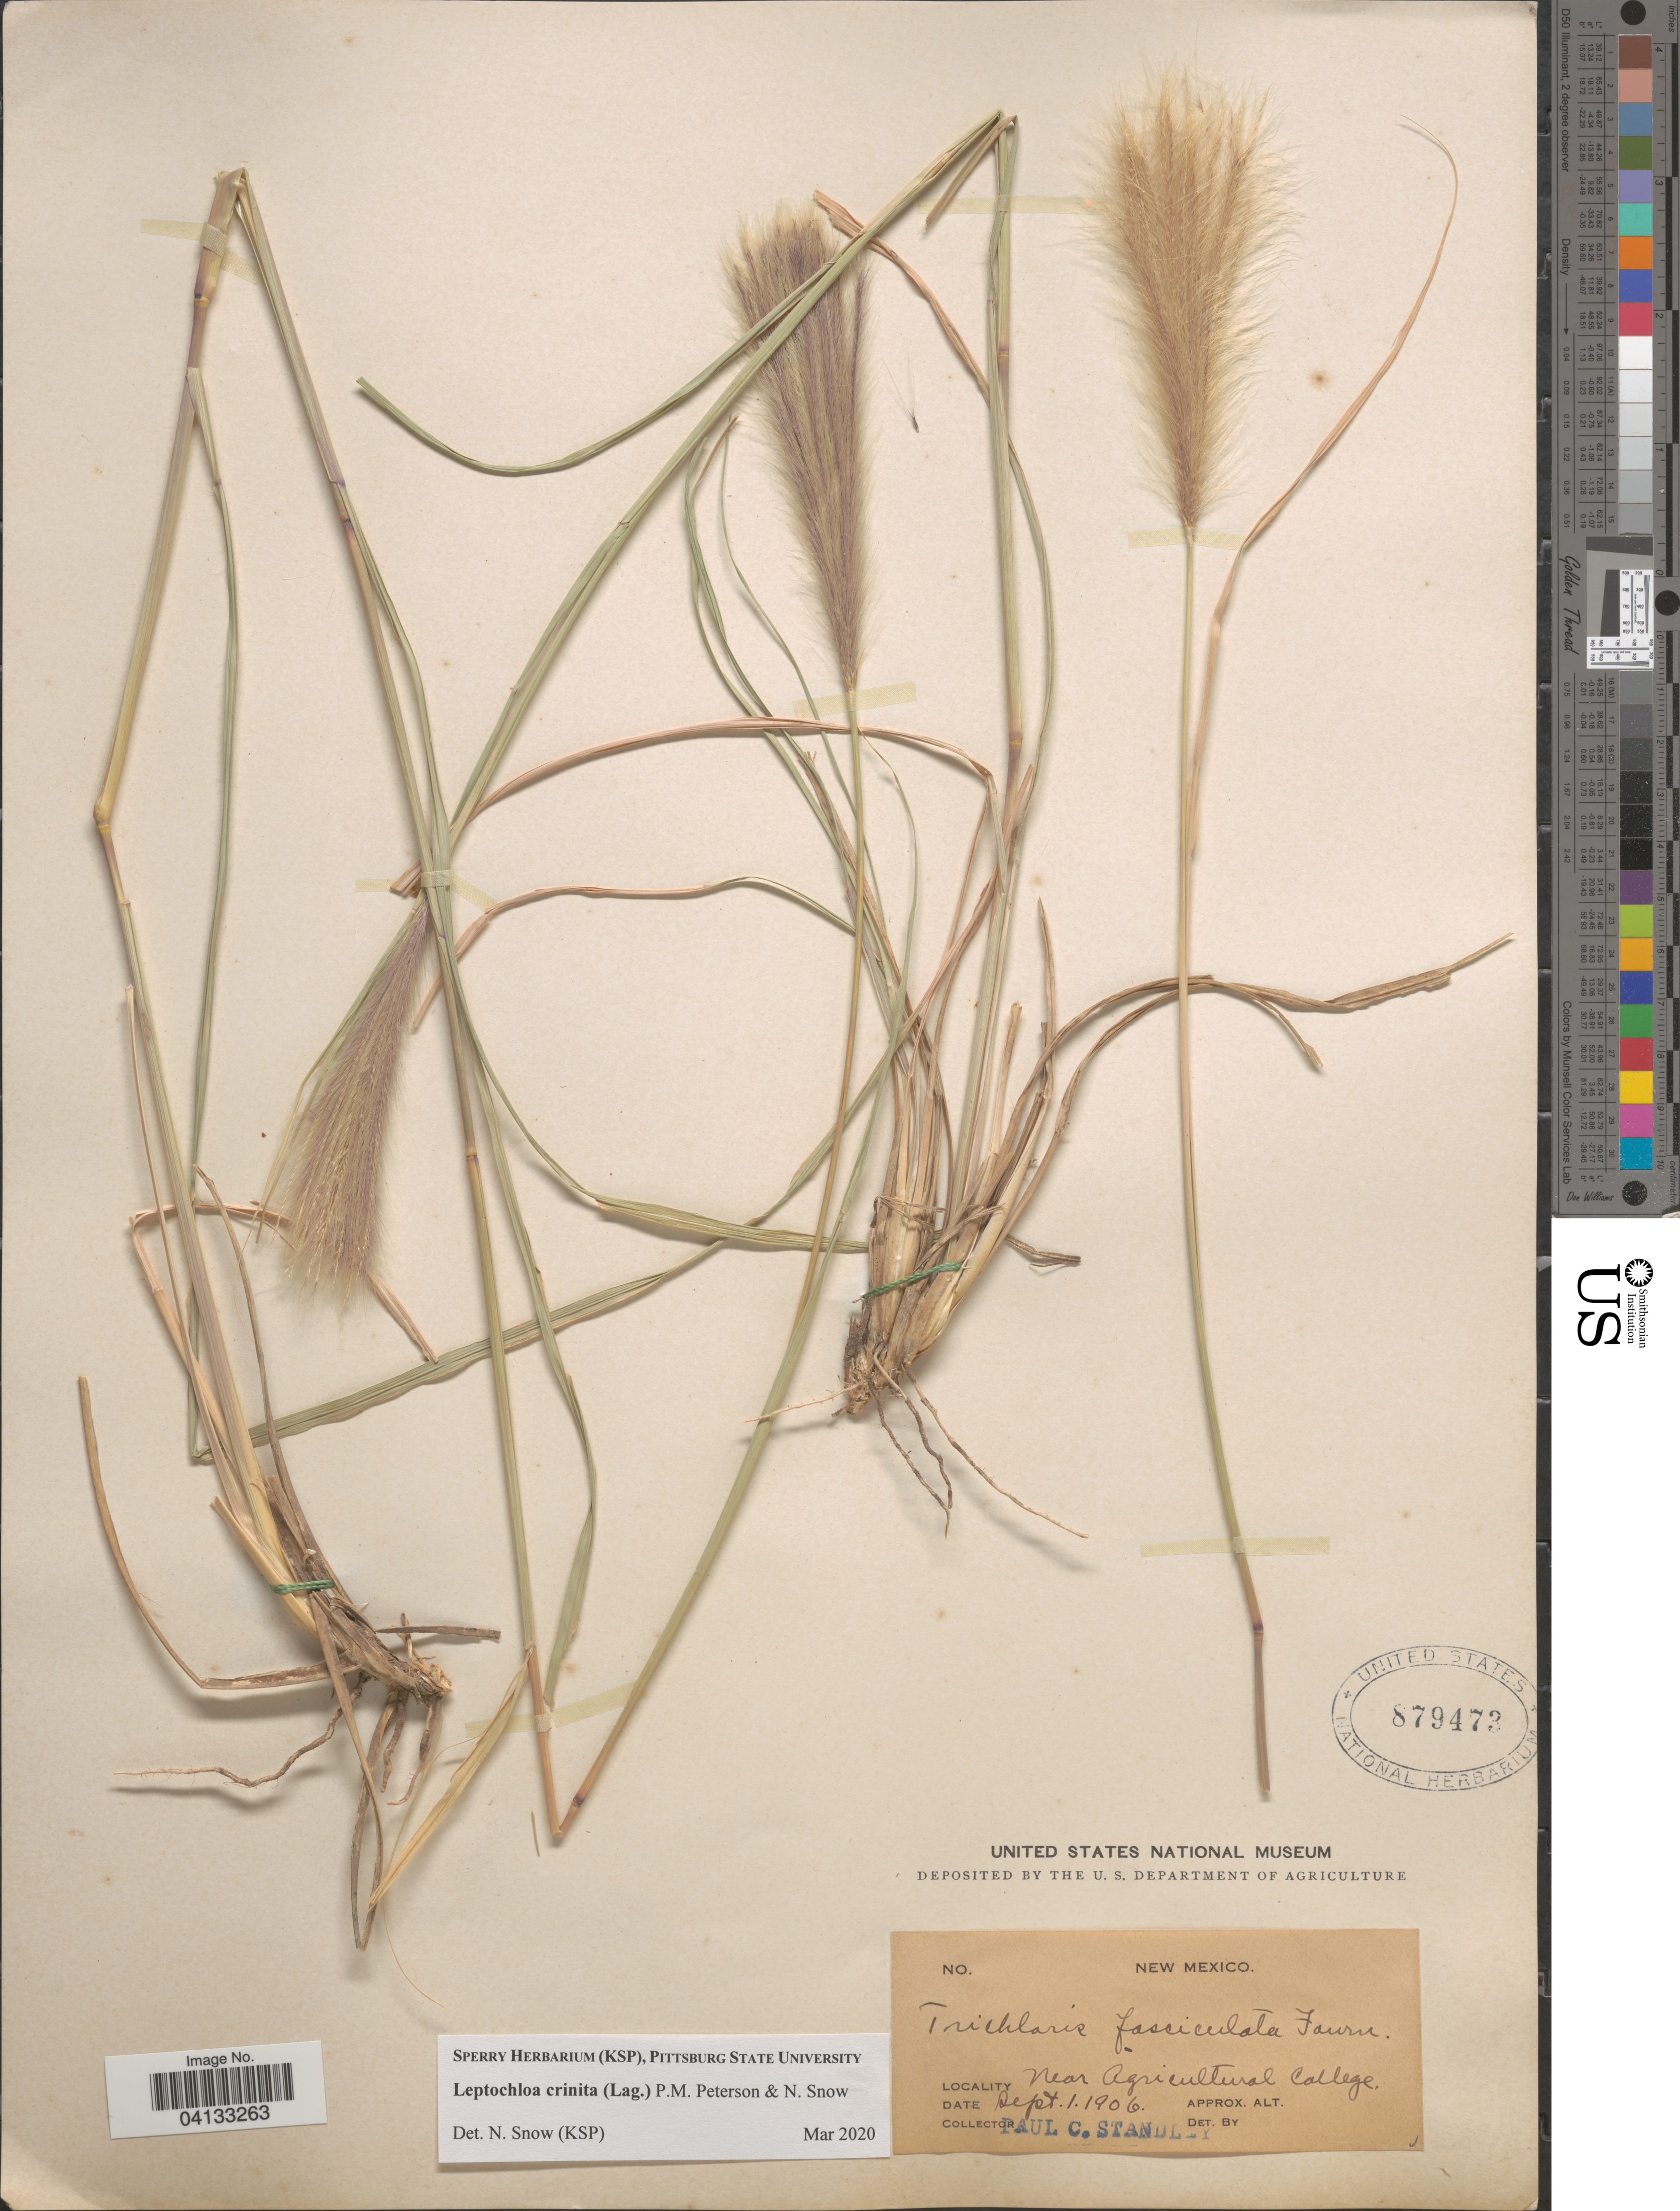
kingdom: Plantae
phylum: Tracheophyta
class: Liliopsida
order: Poales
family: Poaceae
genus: Leptochloa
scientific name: Leptochloa crinita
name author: (Lag.) P.M. Peterson & N. Snow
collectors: P. C. Standley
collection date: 1906-09-01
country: United States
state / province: New Mexico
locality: Near Agricultural College.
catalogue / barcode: US 879473